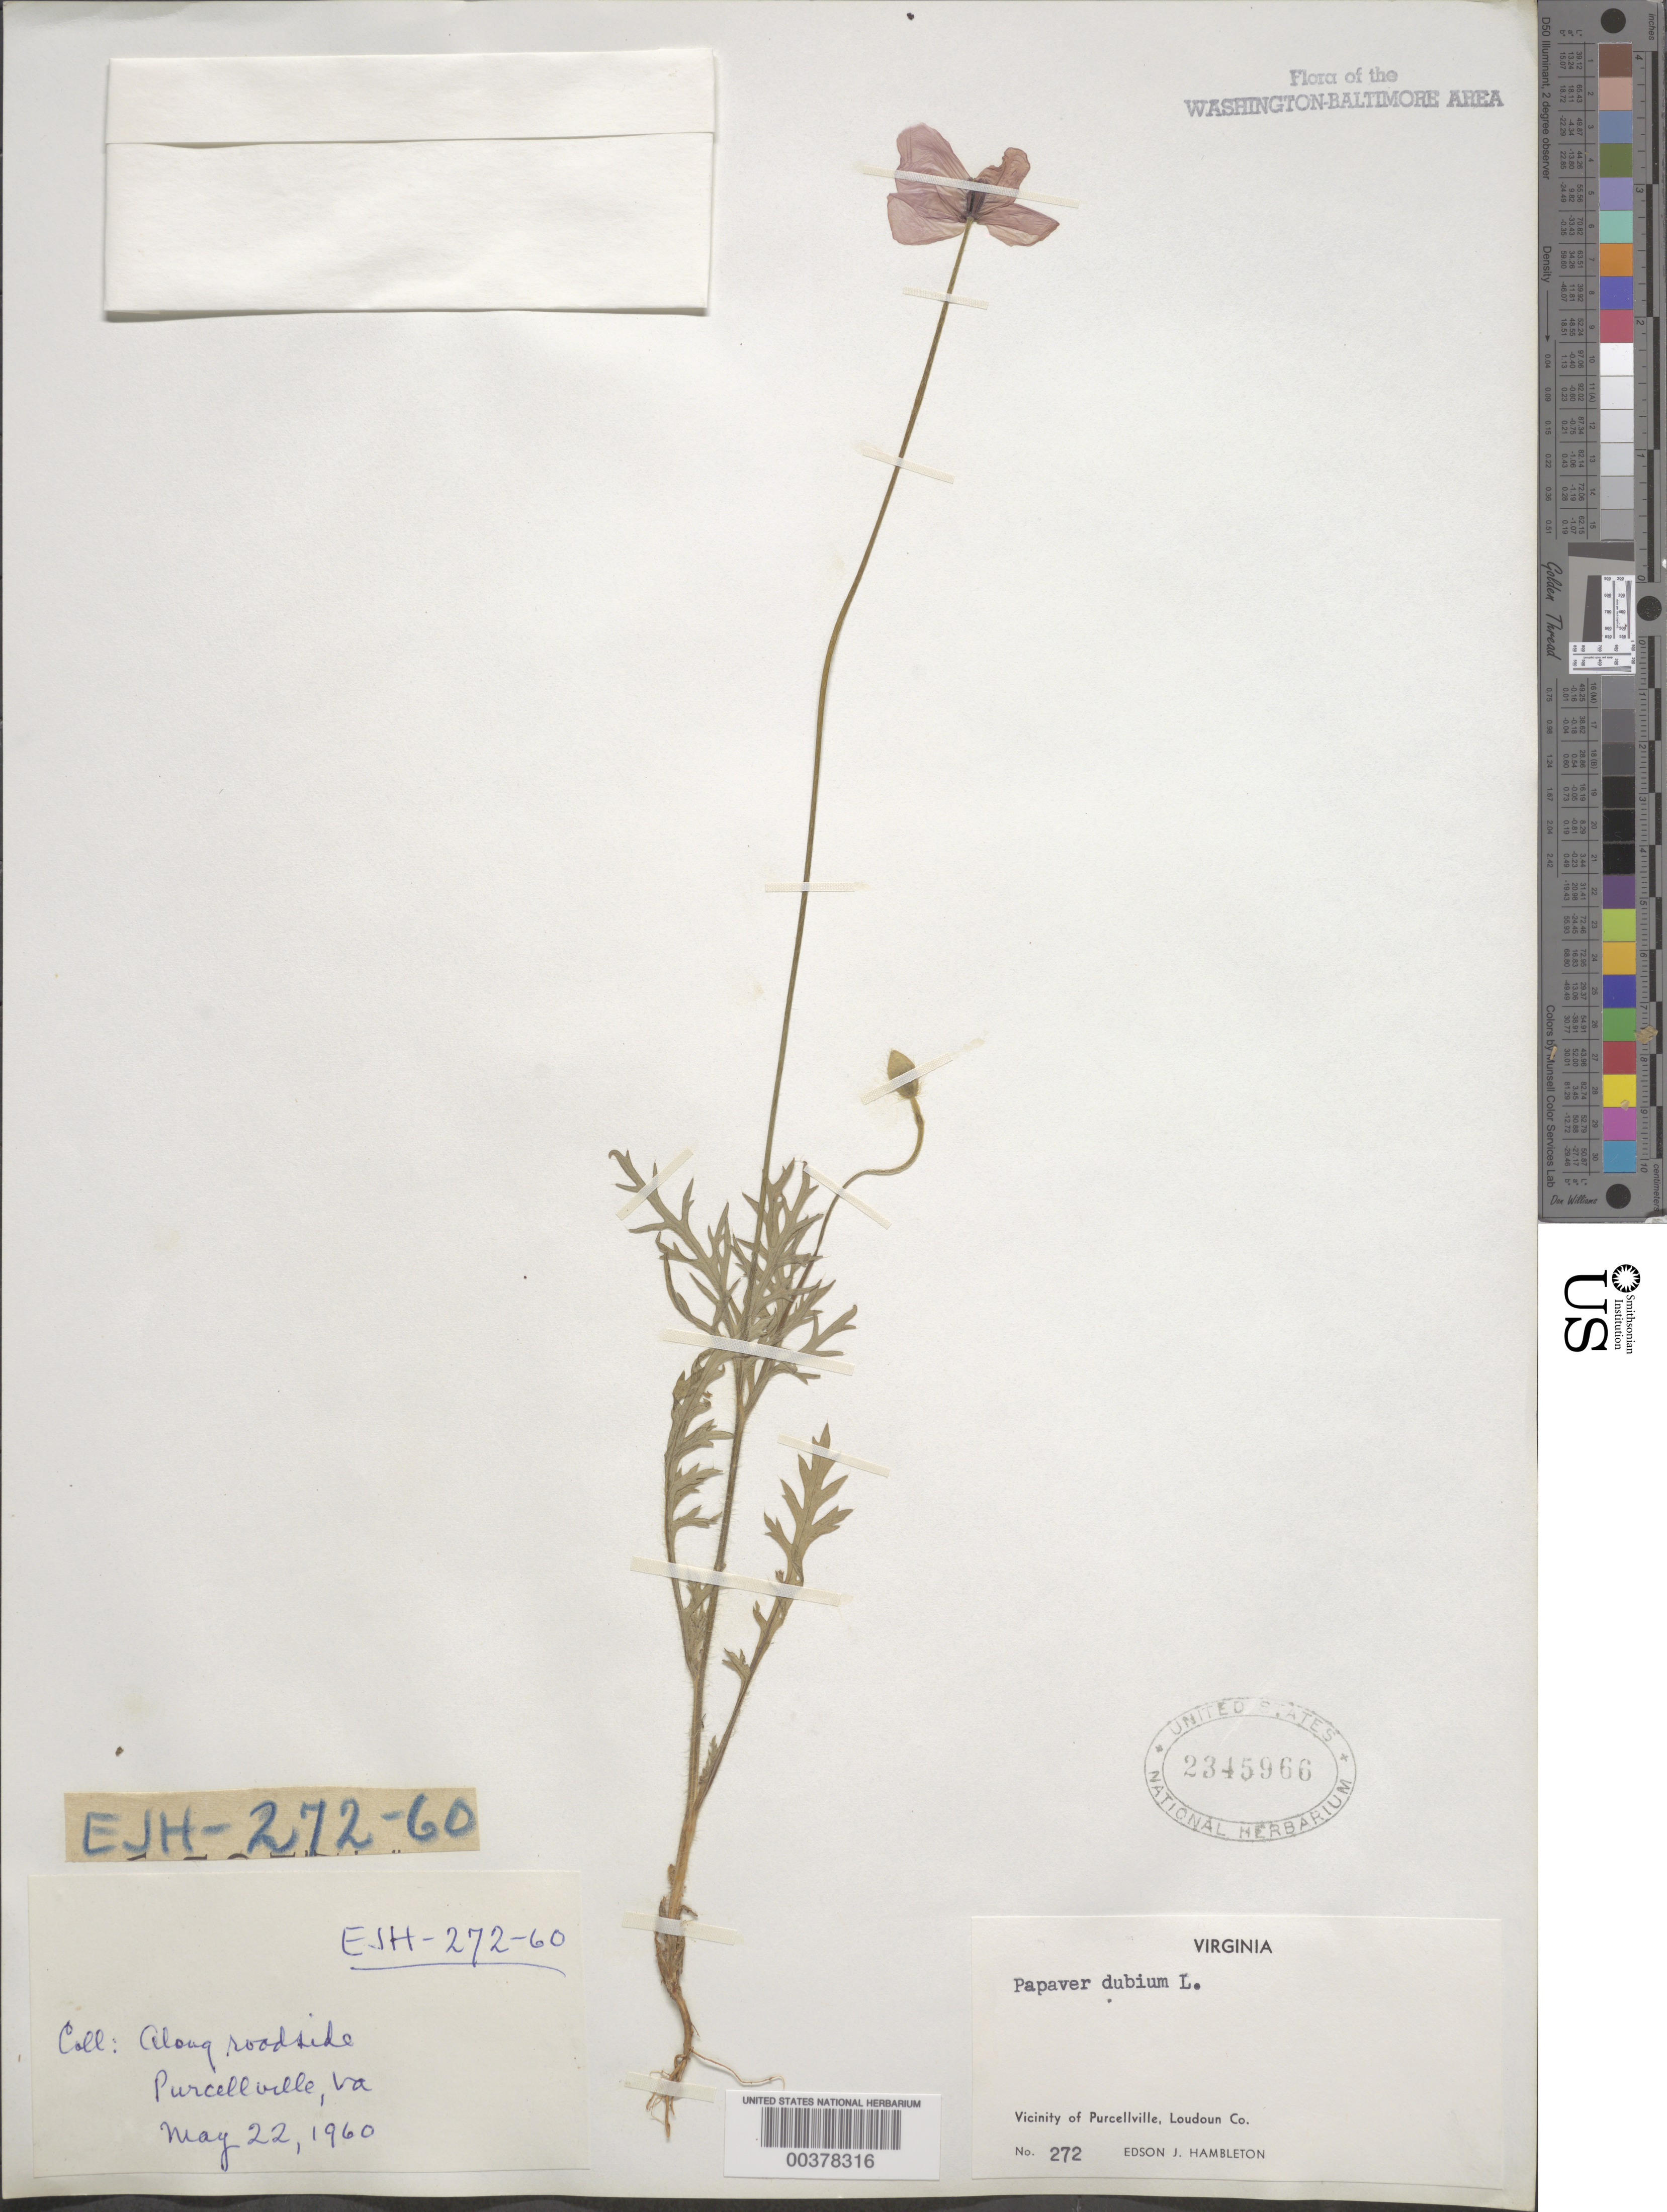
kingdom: Plantae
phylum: Tracheophyta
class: Magnoliopsida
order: Ranunculales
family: Papaveraceae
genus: Papaver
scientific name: Papaver dubium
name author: L.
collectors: E. Hambleton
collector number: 272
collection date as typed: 22 May 1960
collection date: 1960-05-22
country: United States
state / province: Virginia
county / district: Loudoun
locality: Purcellville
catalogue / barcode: US 2345966